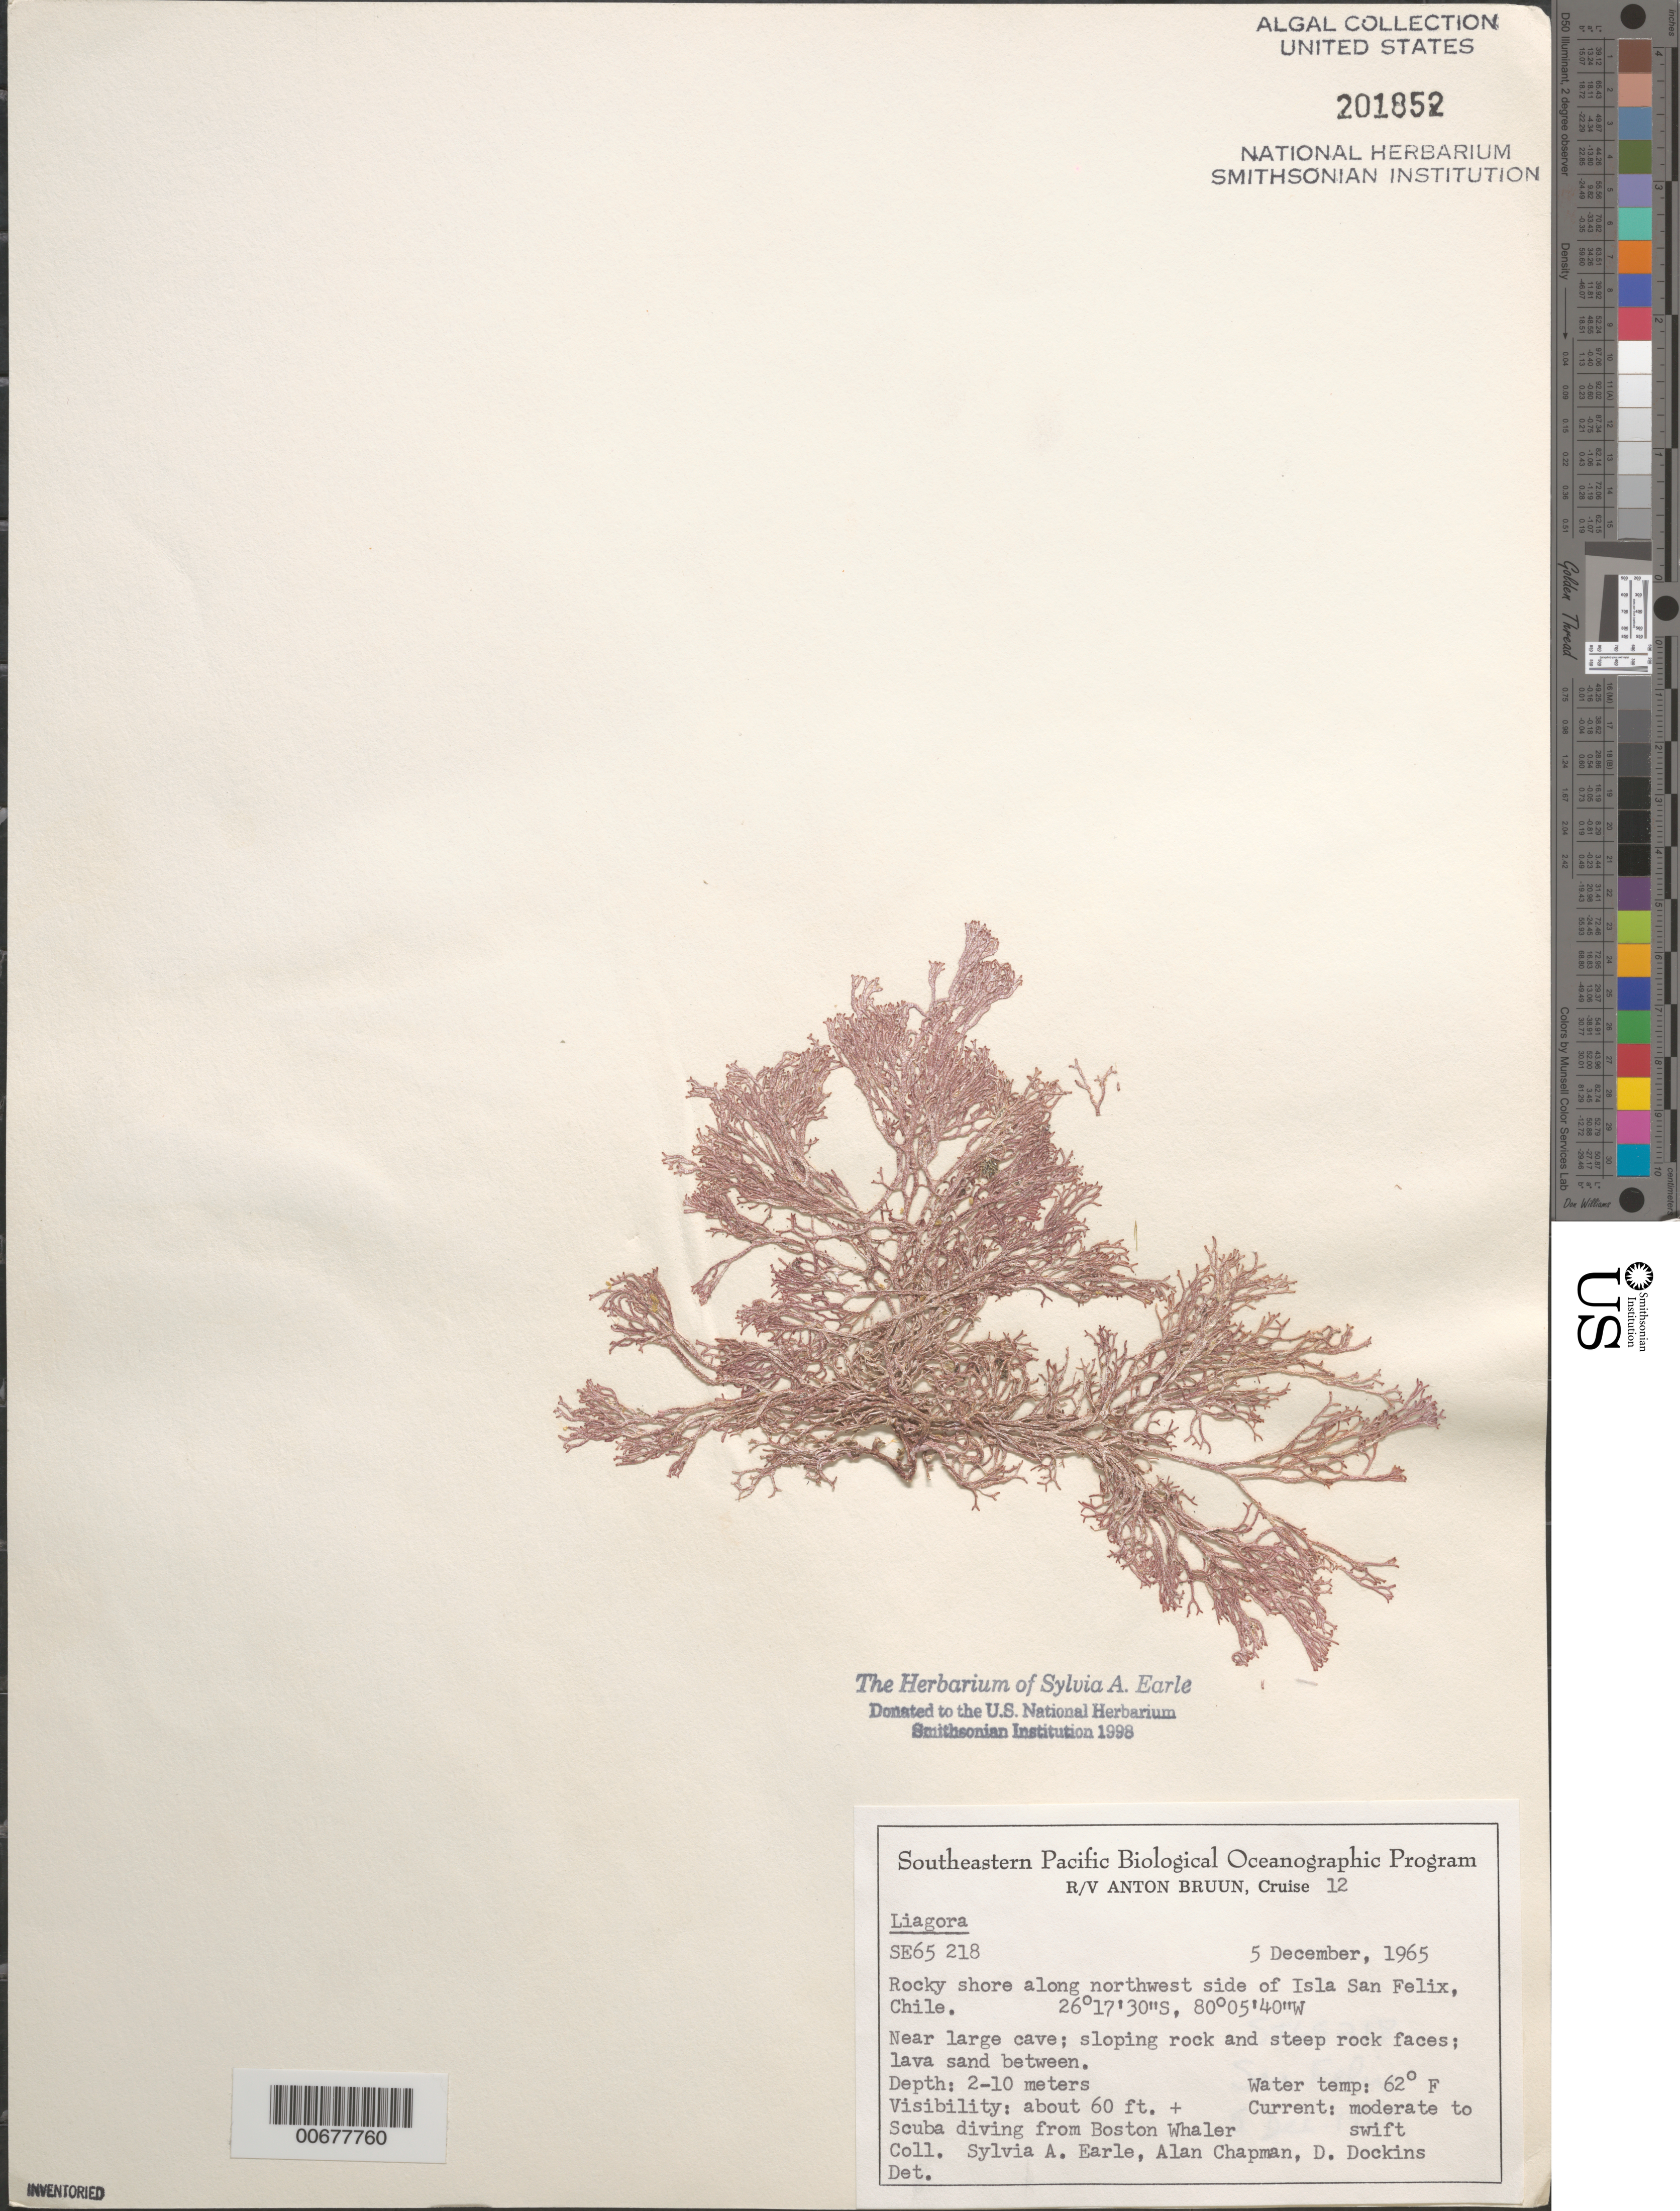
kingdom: Plantae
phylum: Rhodophyta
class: Florideophyceae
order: Nemaliales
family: Liagoraceae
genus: Liagora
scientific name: Liagora sp.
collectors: S. A. Earle, A. Chapman & D. Dockins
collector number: SE 65218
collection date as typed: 05 Dec 1965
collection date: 1965-12-05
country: Chile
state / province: Atacama (III)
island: Isla San Felix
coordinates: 26 17' 30" S, 80 05' 40" W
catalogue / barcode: US 201852